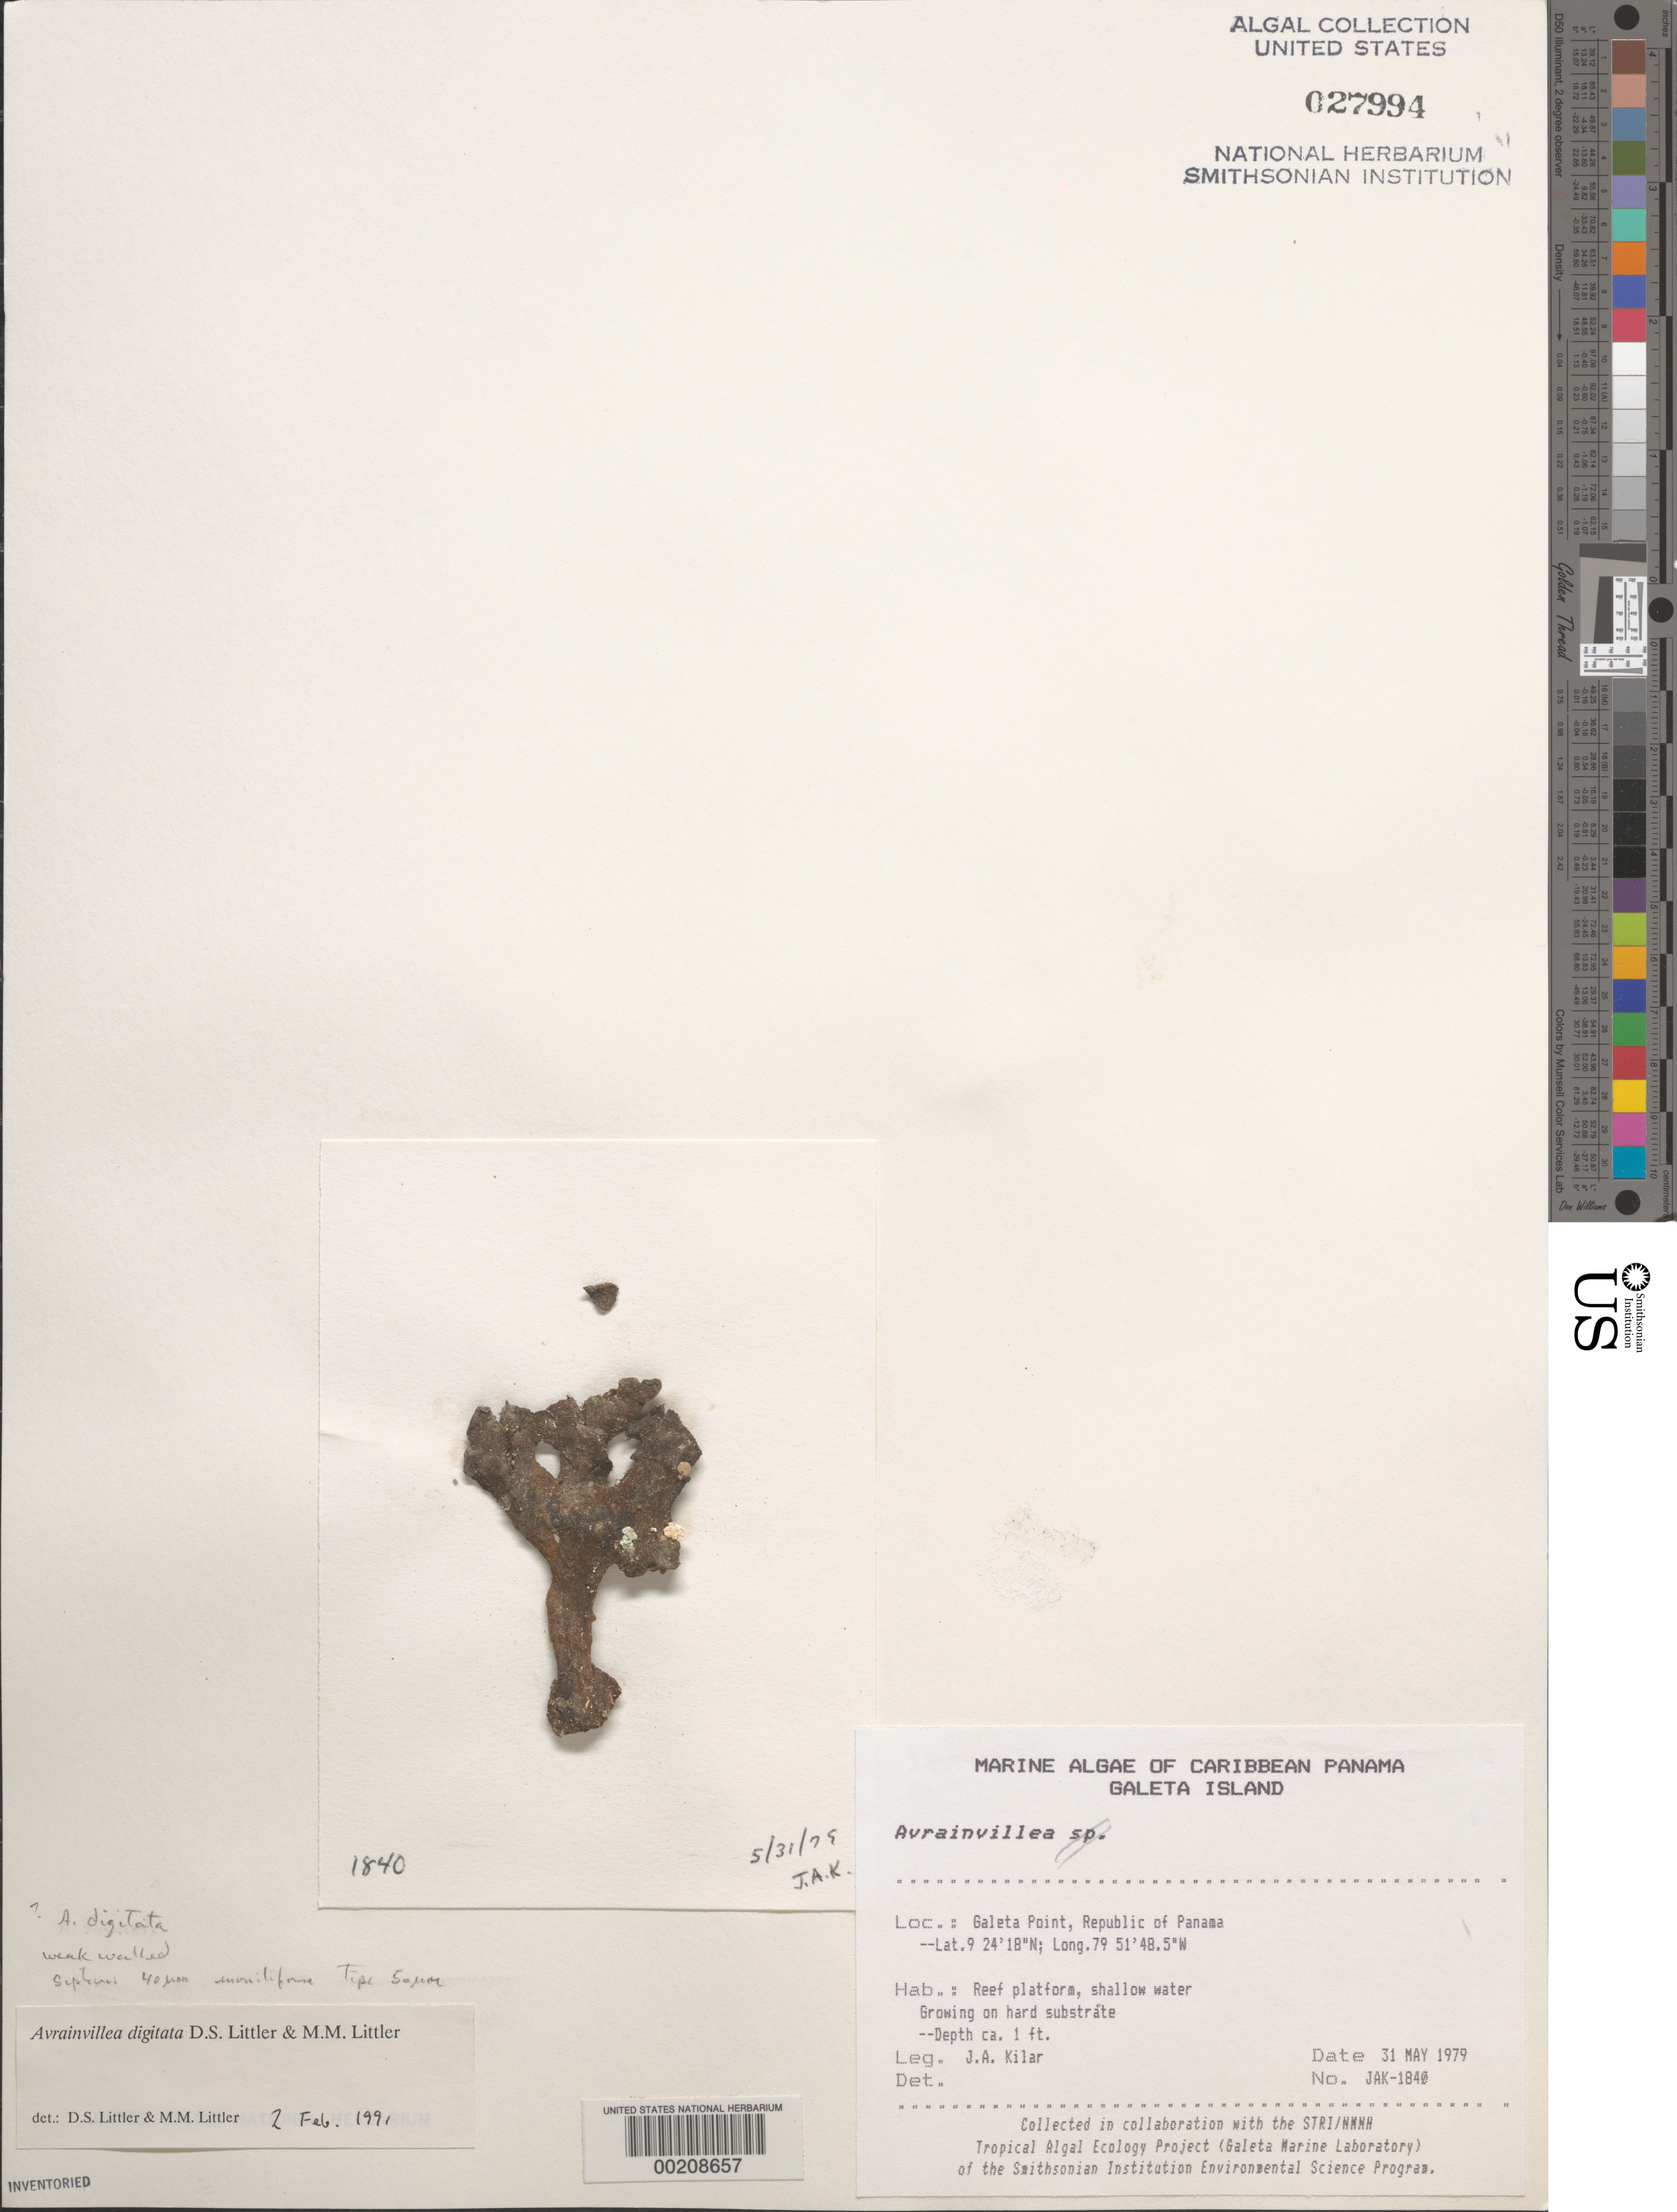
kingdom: Plantae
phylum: Chlorophyta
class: Ulvophyceae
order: Bryopsidales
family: Dichotomosiphonaceae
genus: Avrainvillea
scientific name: Avrainvillea digitata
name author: D.S. Littler & Littler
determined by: Littler, D. S.; Littler, M. M.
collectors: J. A. Kilar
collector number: JAK-1840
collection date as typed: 31 May 1979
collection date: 1979-05-31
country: Panama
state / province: Colón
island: Galeta Island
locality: Galeta Point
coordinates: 9 24' 18" N, 79 51' 48.5" W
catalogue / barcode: US 27994